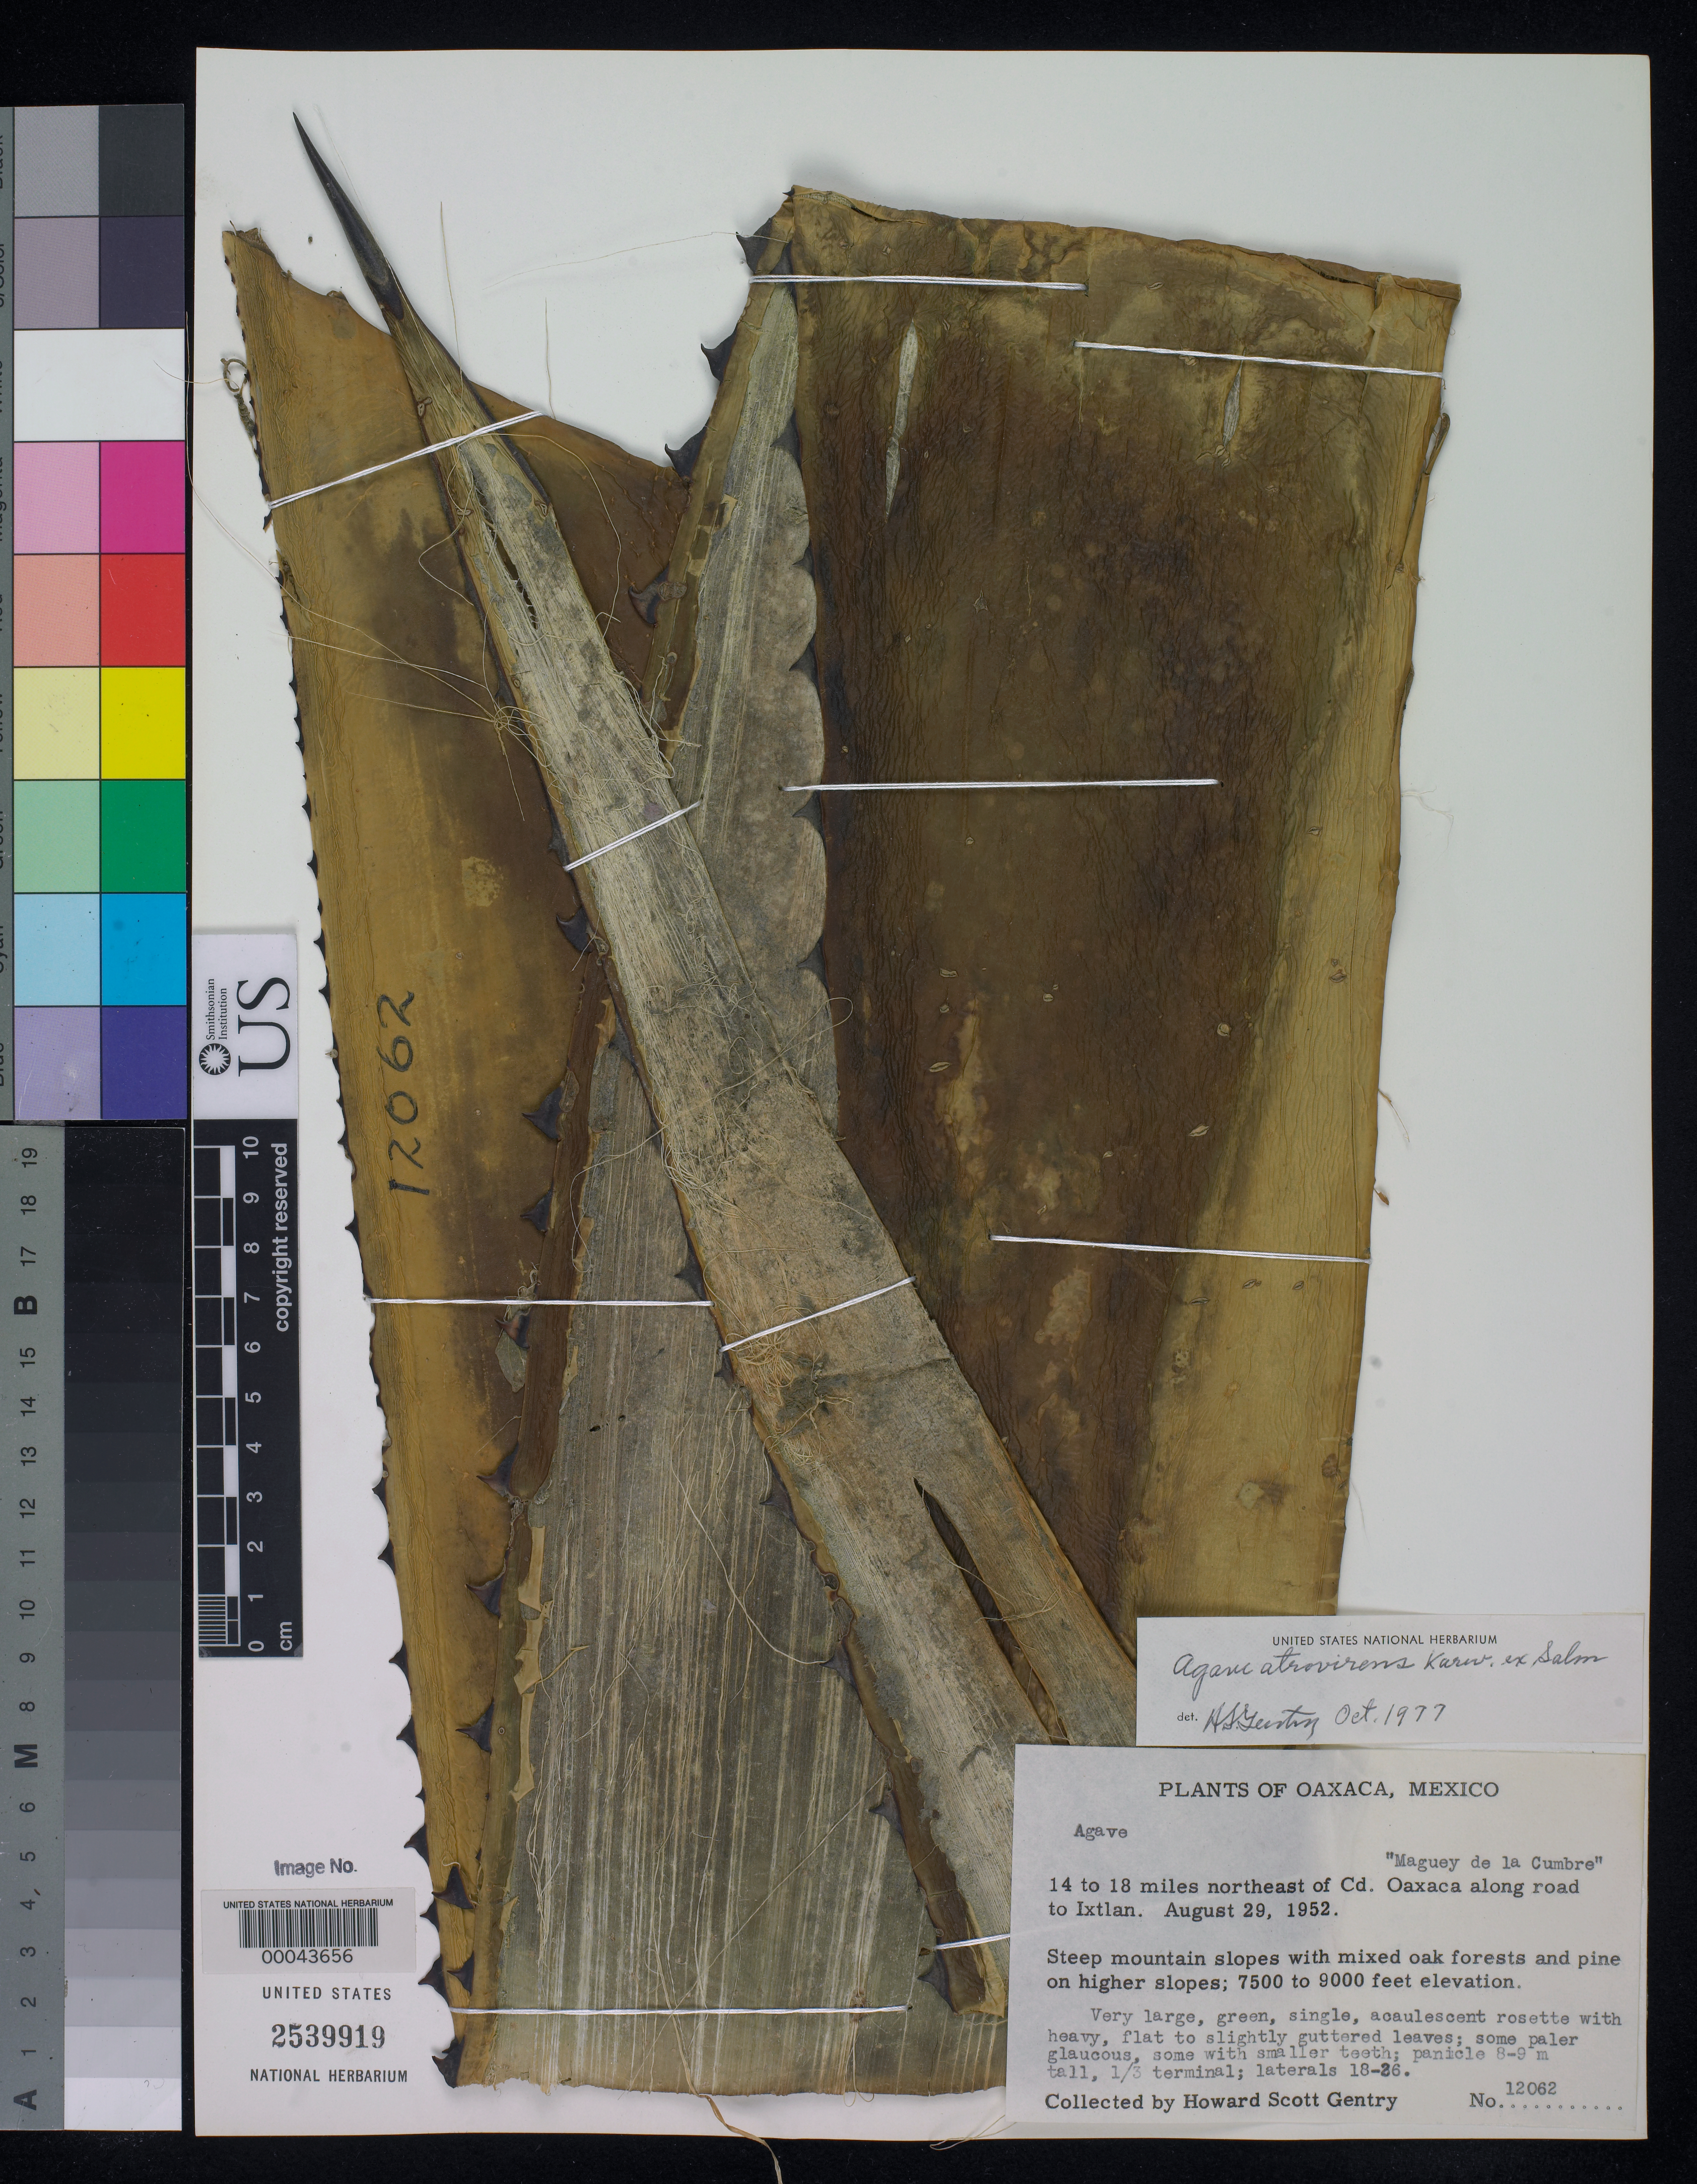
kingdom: Plantae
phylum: Tracheophyta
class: Liliopsida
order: Asparagales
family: Asparagaceae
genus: Agave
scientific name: Agave atrovirens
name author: Karw. in Salm-Dyck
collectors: H. S. Gentry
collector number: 12062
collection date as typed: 29 Aug 1952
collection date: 1952-08-29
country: Mexico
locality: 14 to 18 mi NE of Cd Oaxaca along road to Ixtlan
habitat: Steep mountain slopes w/mixed oak forest & pine on higher slopes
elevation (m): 2286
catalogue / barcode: US 2539919